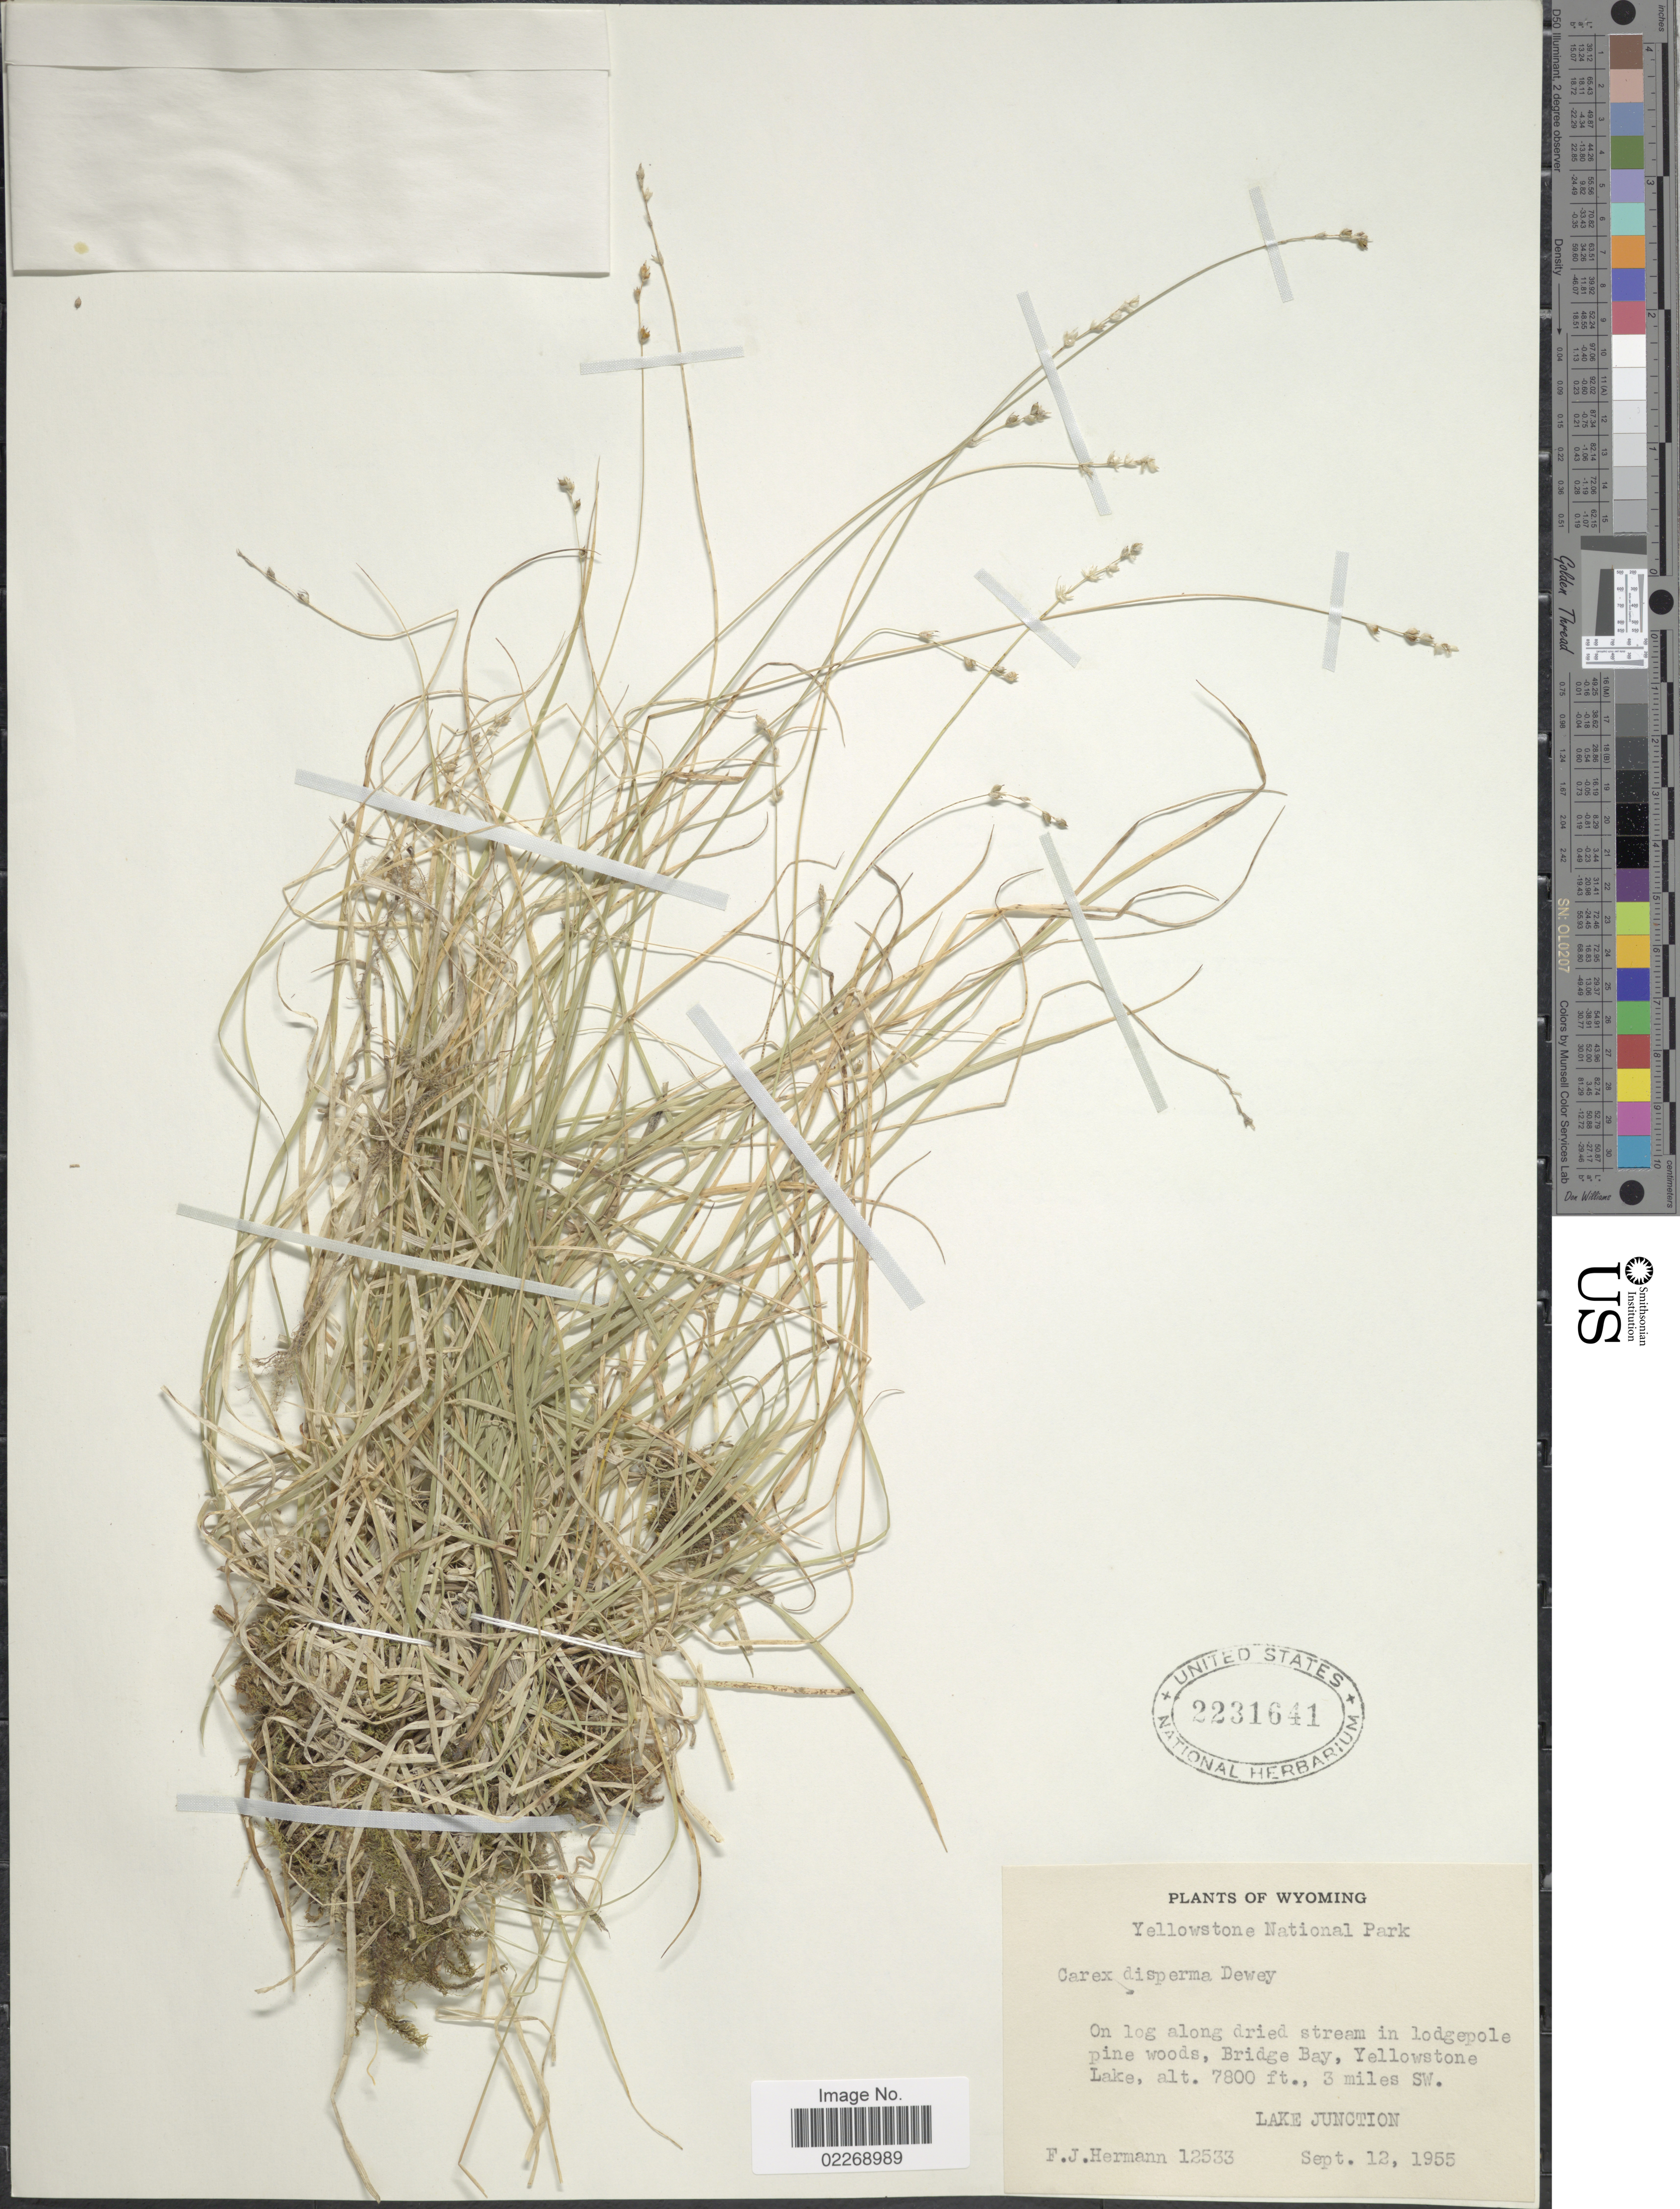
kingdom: Plantae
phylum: Tracheophyta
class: Liliopsida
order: Poales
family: Cyperaceae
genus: Carex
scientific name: Carex disperma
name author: Dewey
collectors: F. J. Hermann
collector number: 12533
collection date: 1955-09-12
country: United States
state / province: Wyoming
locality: Yellowstone National Park, On log along dried stream in lodgepol pine woods, Bridge Bay, Yellowstone Lake, 3 miles SW Lake Junction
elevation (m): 2377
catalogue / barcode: US 2231641